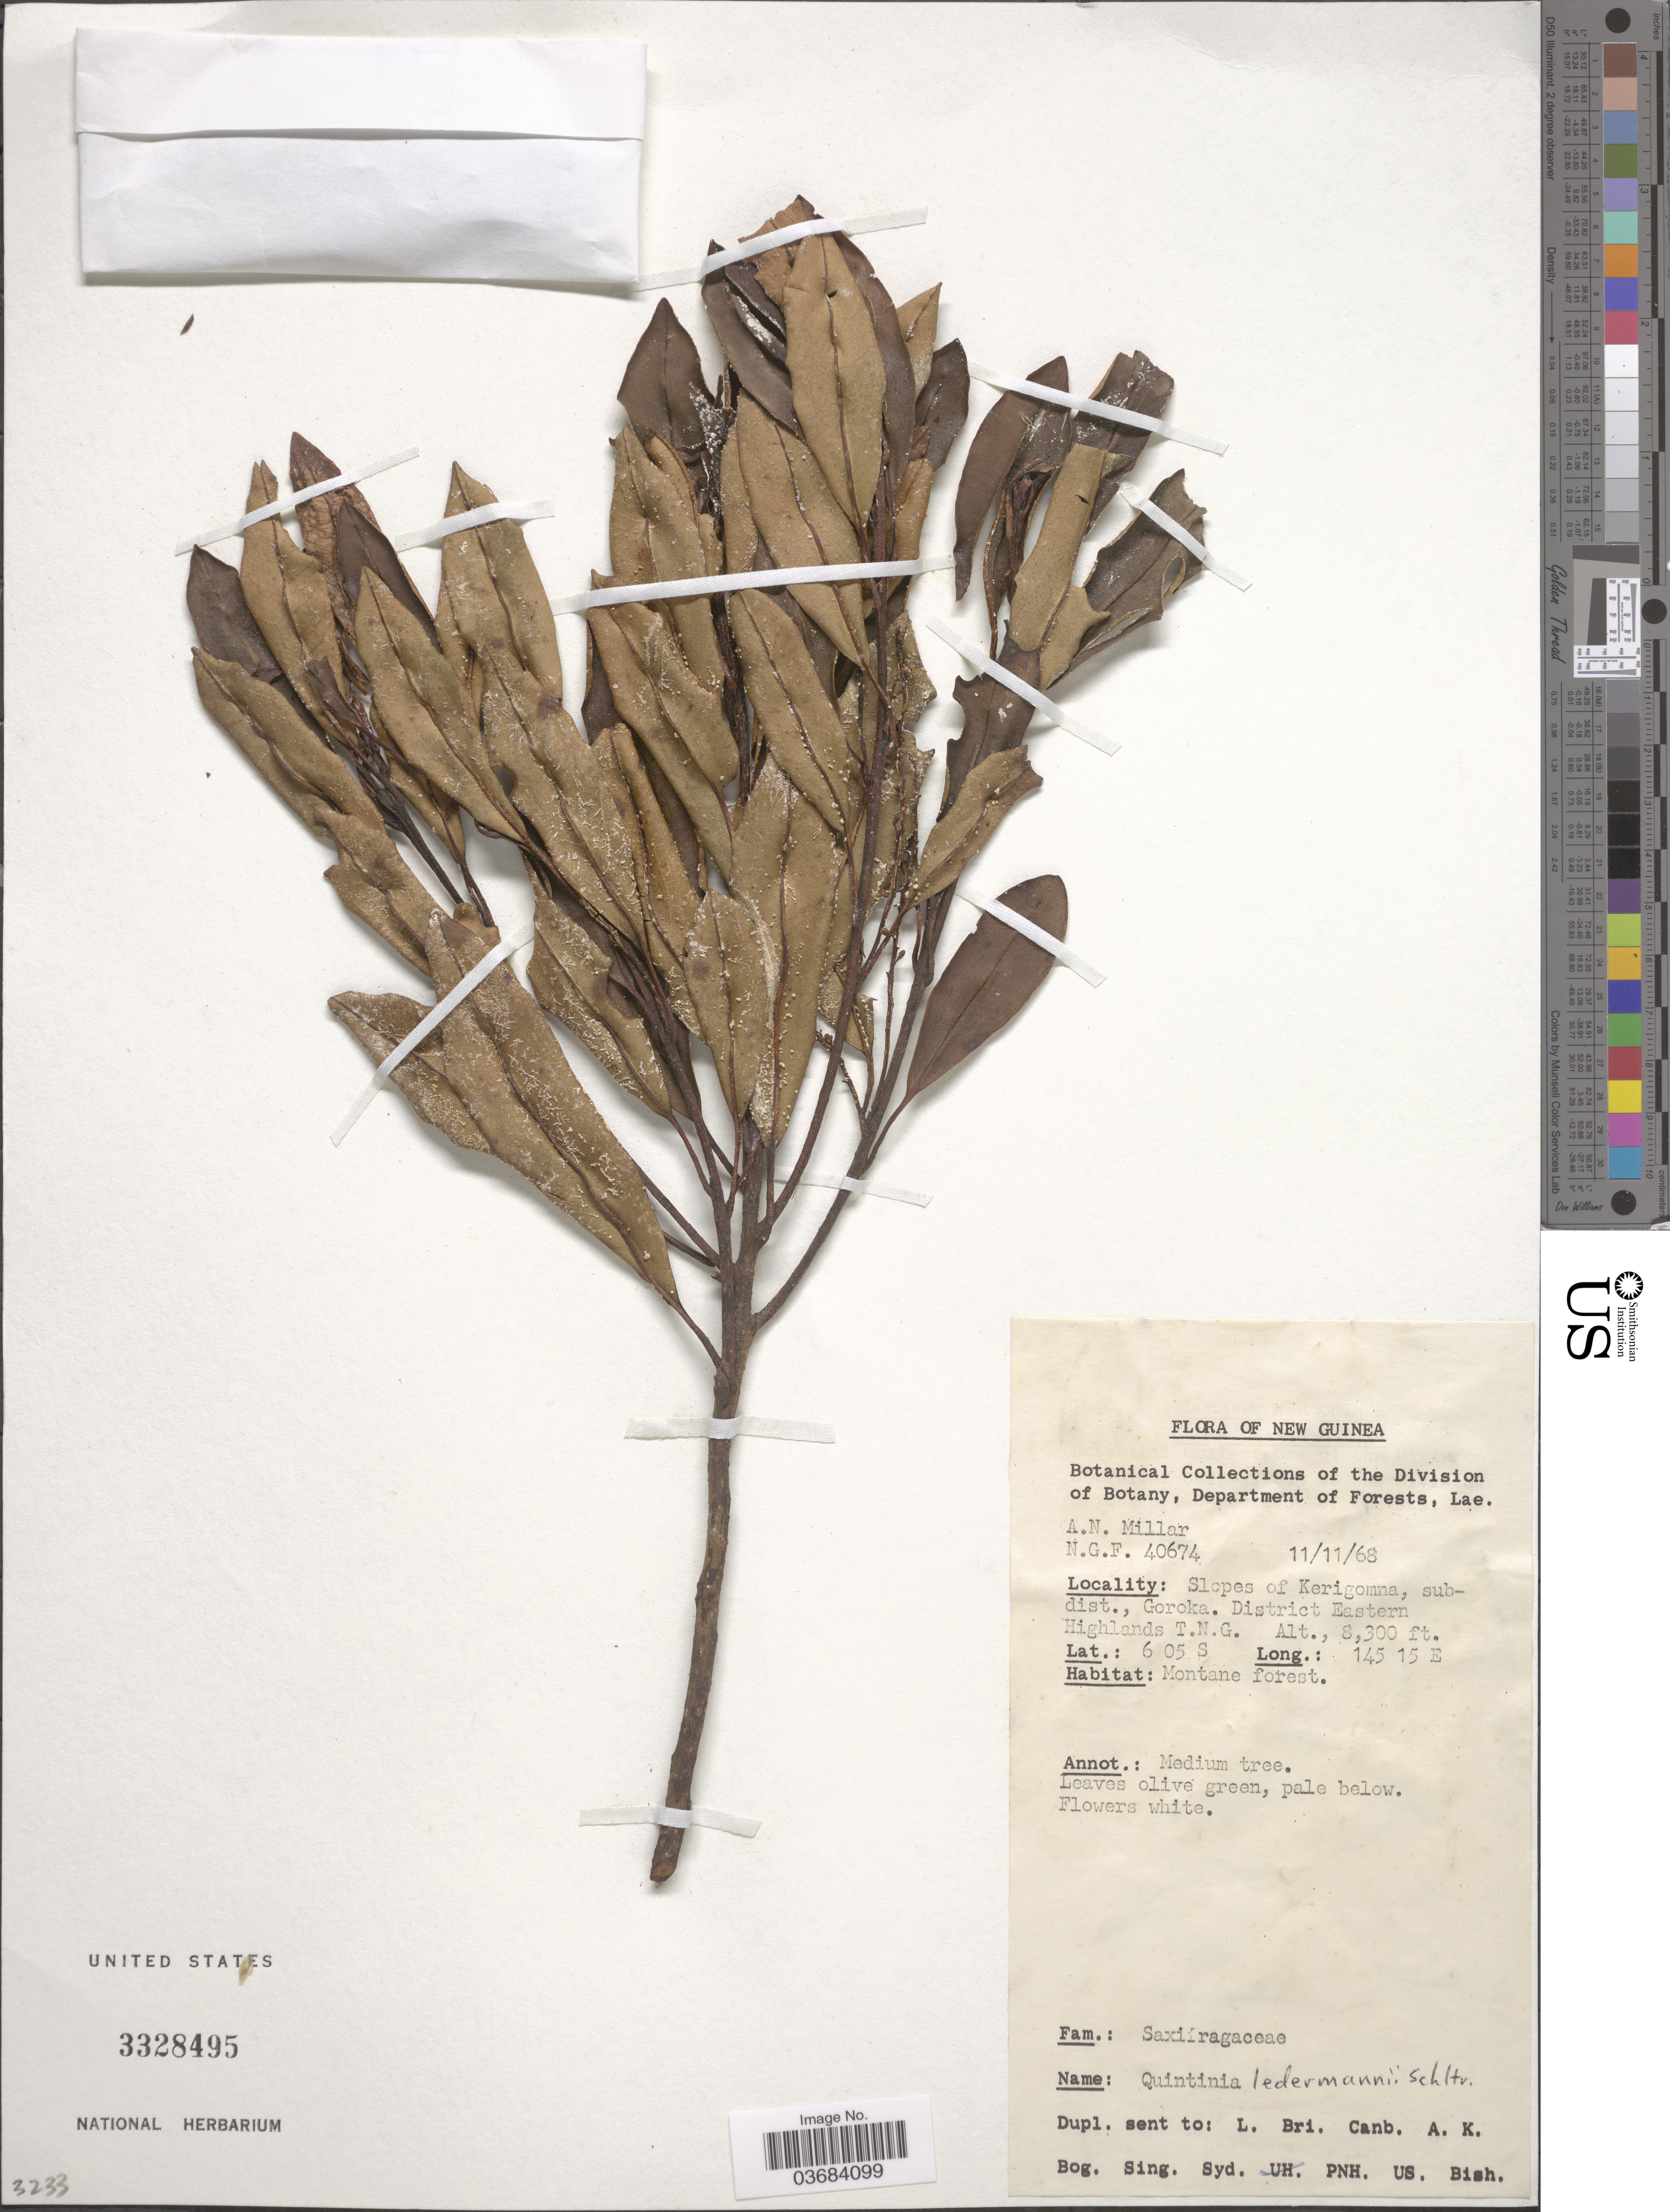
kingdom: Plantae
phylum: Tracheophyta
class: Magnoliopsida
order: Paracryphiales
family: Paracryphiaceae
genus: Quintinia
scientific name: Quintinia ledermannii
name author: Schltr.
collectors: A. Millar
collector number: N.G.F.40674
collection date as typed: Transcribed d/m/y: 11/11/68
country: Papua New Guinea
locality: New Guinea. Slopes of Kerigomna, subdist., Goroka, District Eastern Highlands T.N.G.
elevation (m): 2530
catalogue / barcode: US 3328495